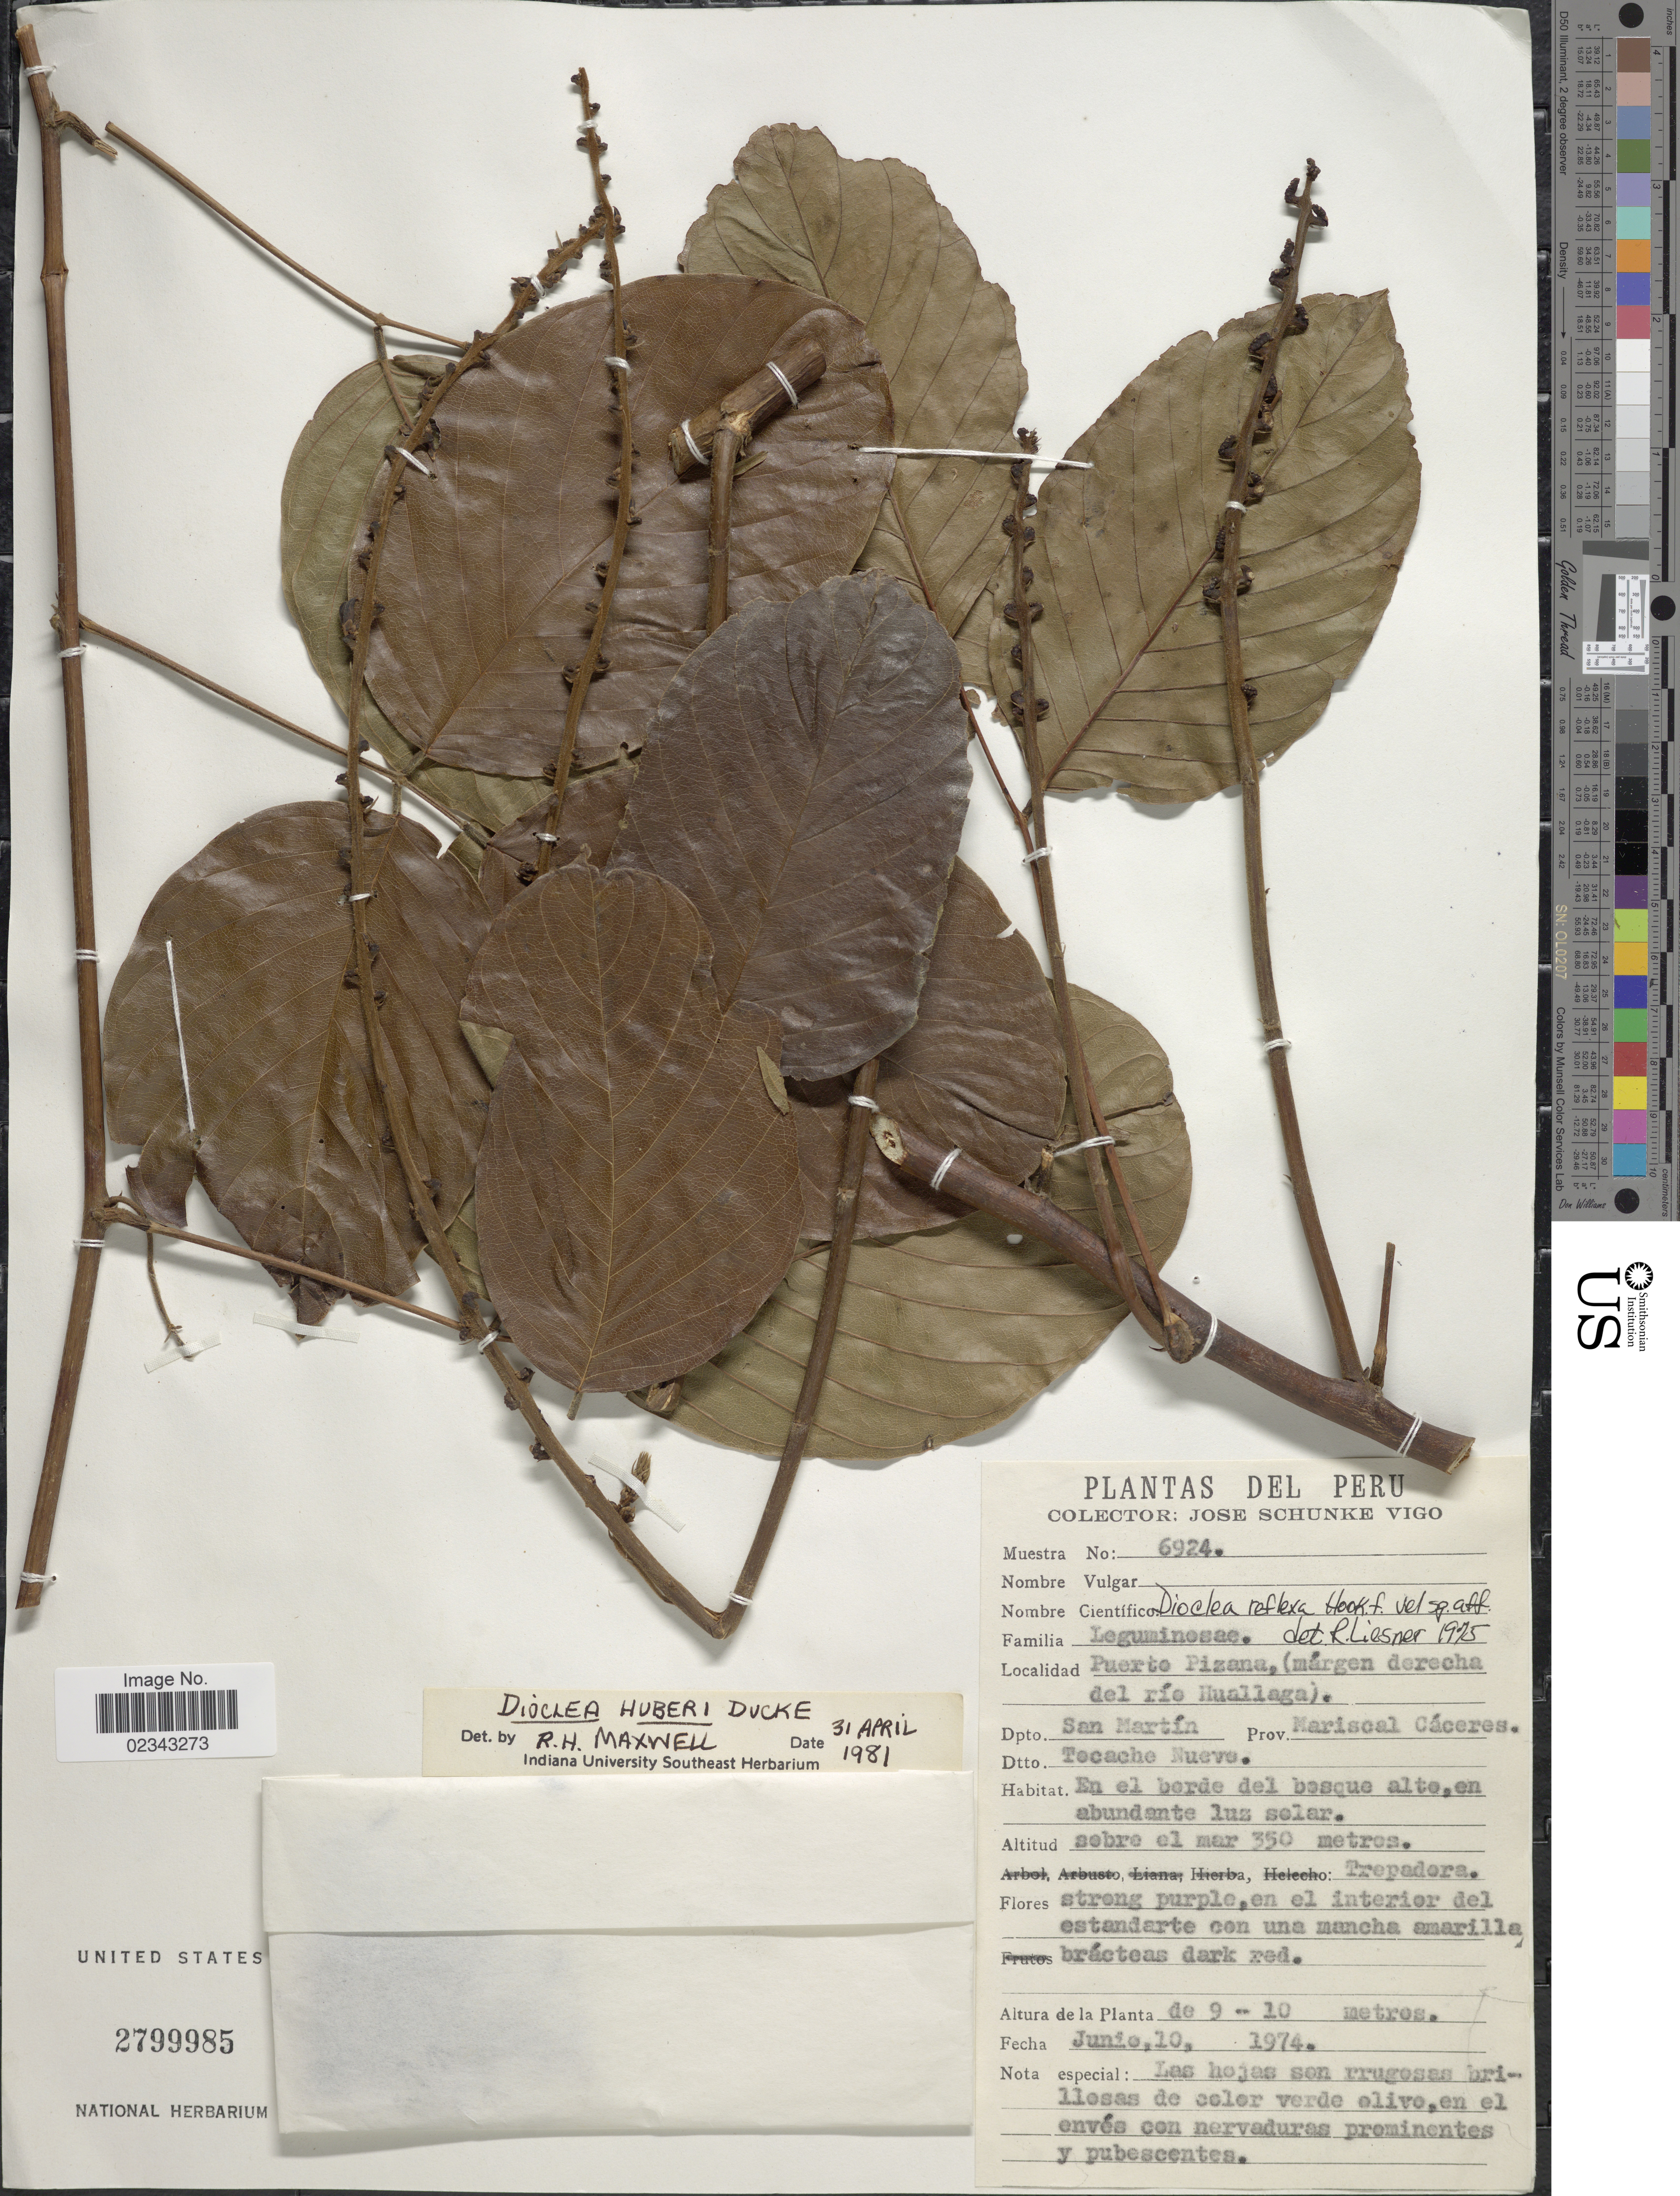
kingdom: Plantae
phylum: Tracheophyta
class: Magnoliopsida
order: Fabales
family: Fabaceae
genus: Macropsychanthus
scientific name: Macropsychanthus huberi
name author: (Ducke) L.P. Queiroz & Snak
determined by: Strong, Mark T., (BOT), Smithsonian Institution - National Museum of Natural History (UNITED STATES)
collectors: J. Schunke Vigo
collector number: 6924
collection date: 1974-06-10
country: Peru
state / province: San Martín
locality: Puerto Pizana, (márgen derecha del río Huallaga) Dpto. San Mart;in, Prov. Mariscal Cáceres, Dtto Tecahe Nueve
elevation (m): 350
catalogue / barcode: US 2799985